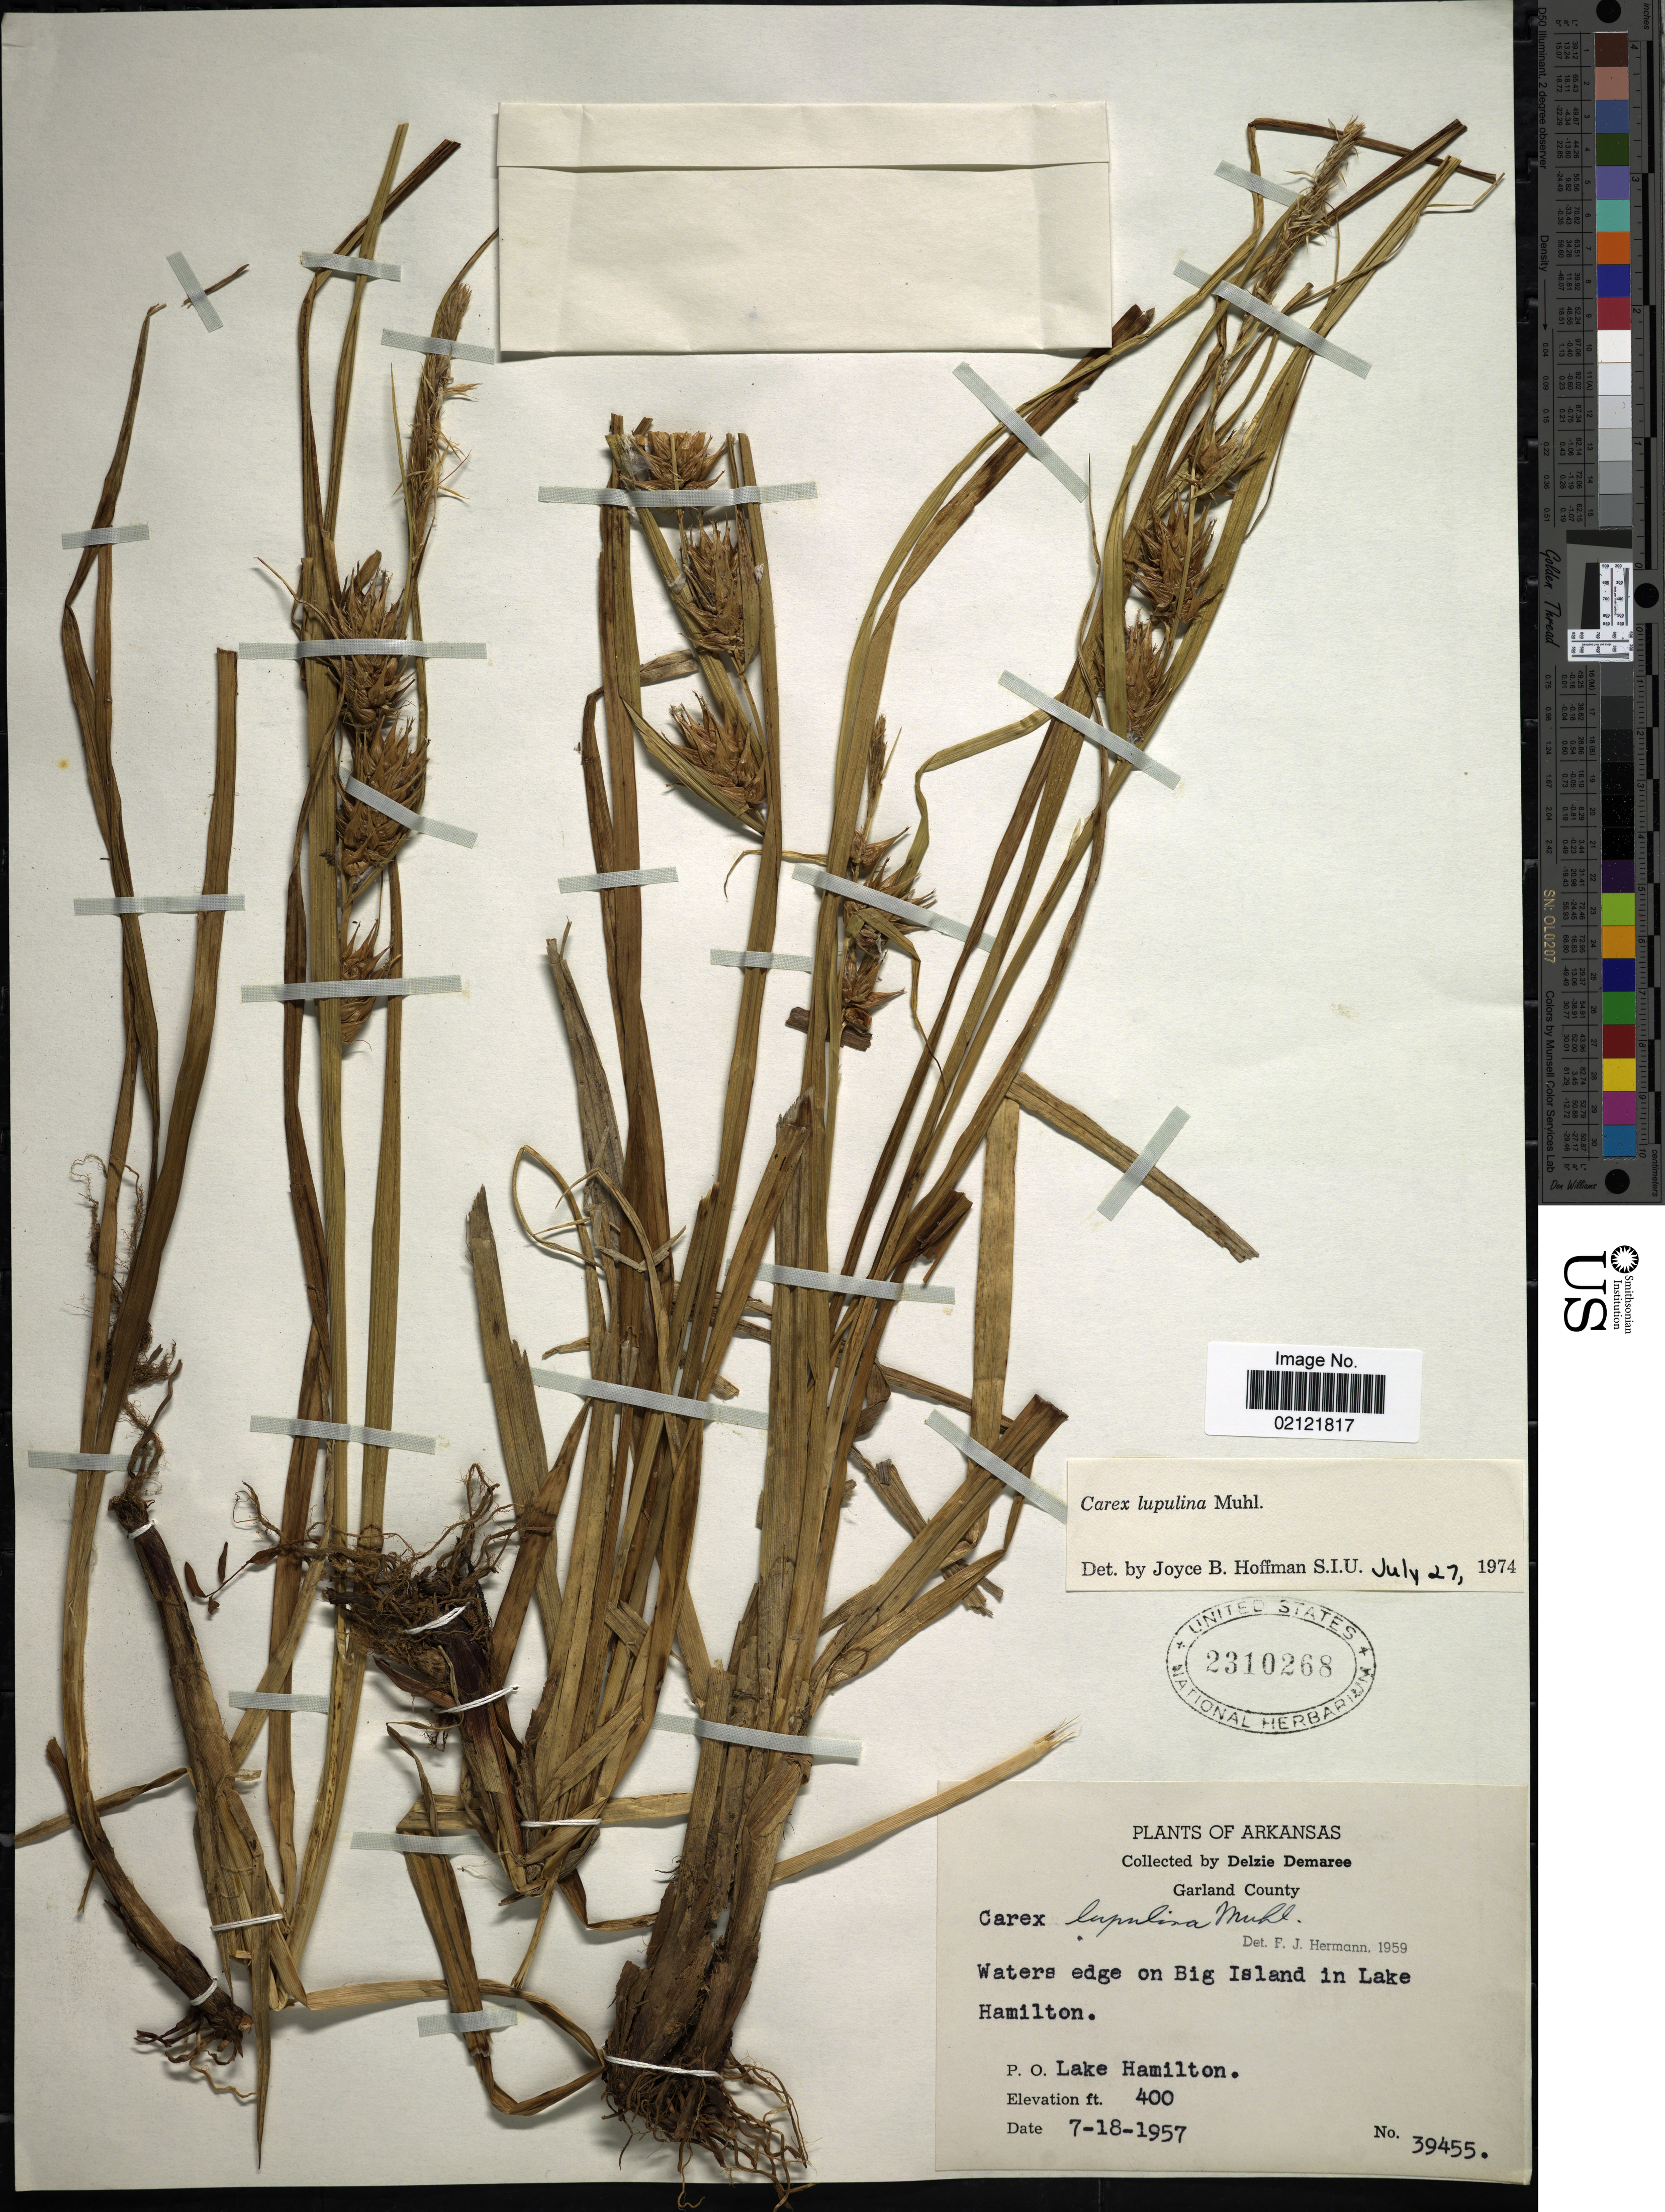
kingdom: Plantae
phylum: Tracheophyta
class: Liliopsida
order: Poales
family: Cyperaceae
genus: Carex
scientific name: Carex lupulina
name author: Muhl. ex Willd.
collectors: D. Demaree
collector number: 39455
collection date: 1957-07-18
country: United States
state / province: Arkansas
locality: Garland County. Waters edge on Big Island in Lake Hamilton. P.O. Lake Hamilton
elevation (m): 122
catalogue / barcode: US 2310268